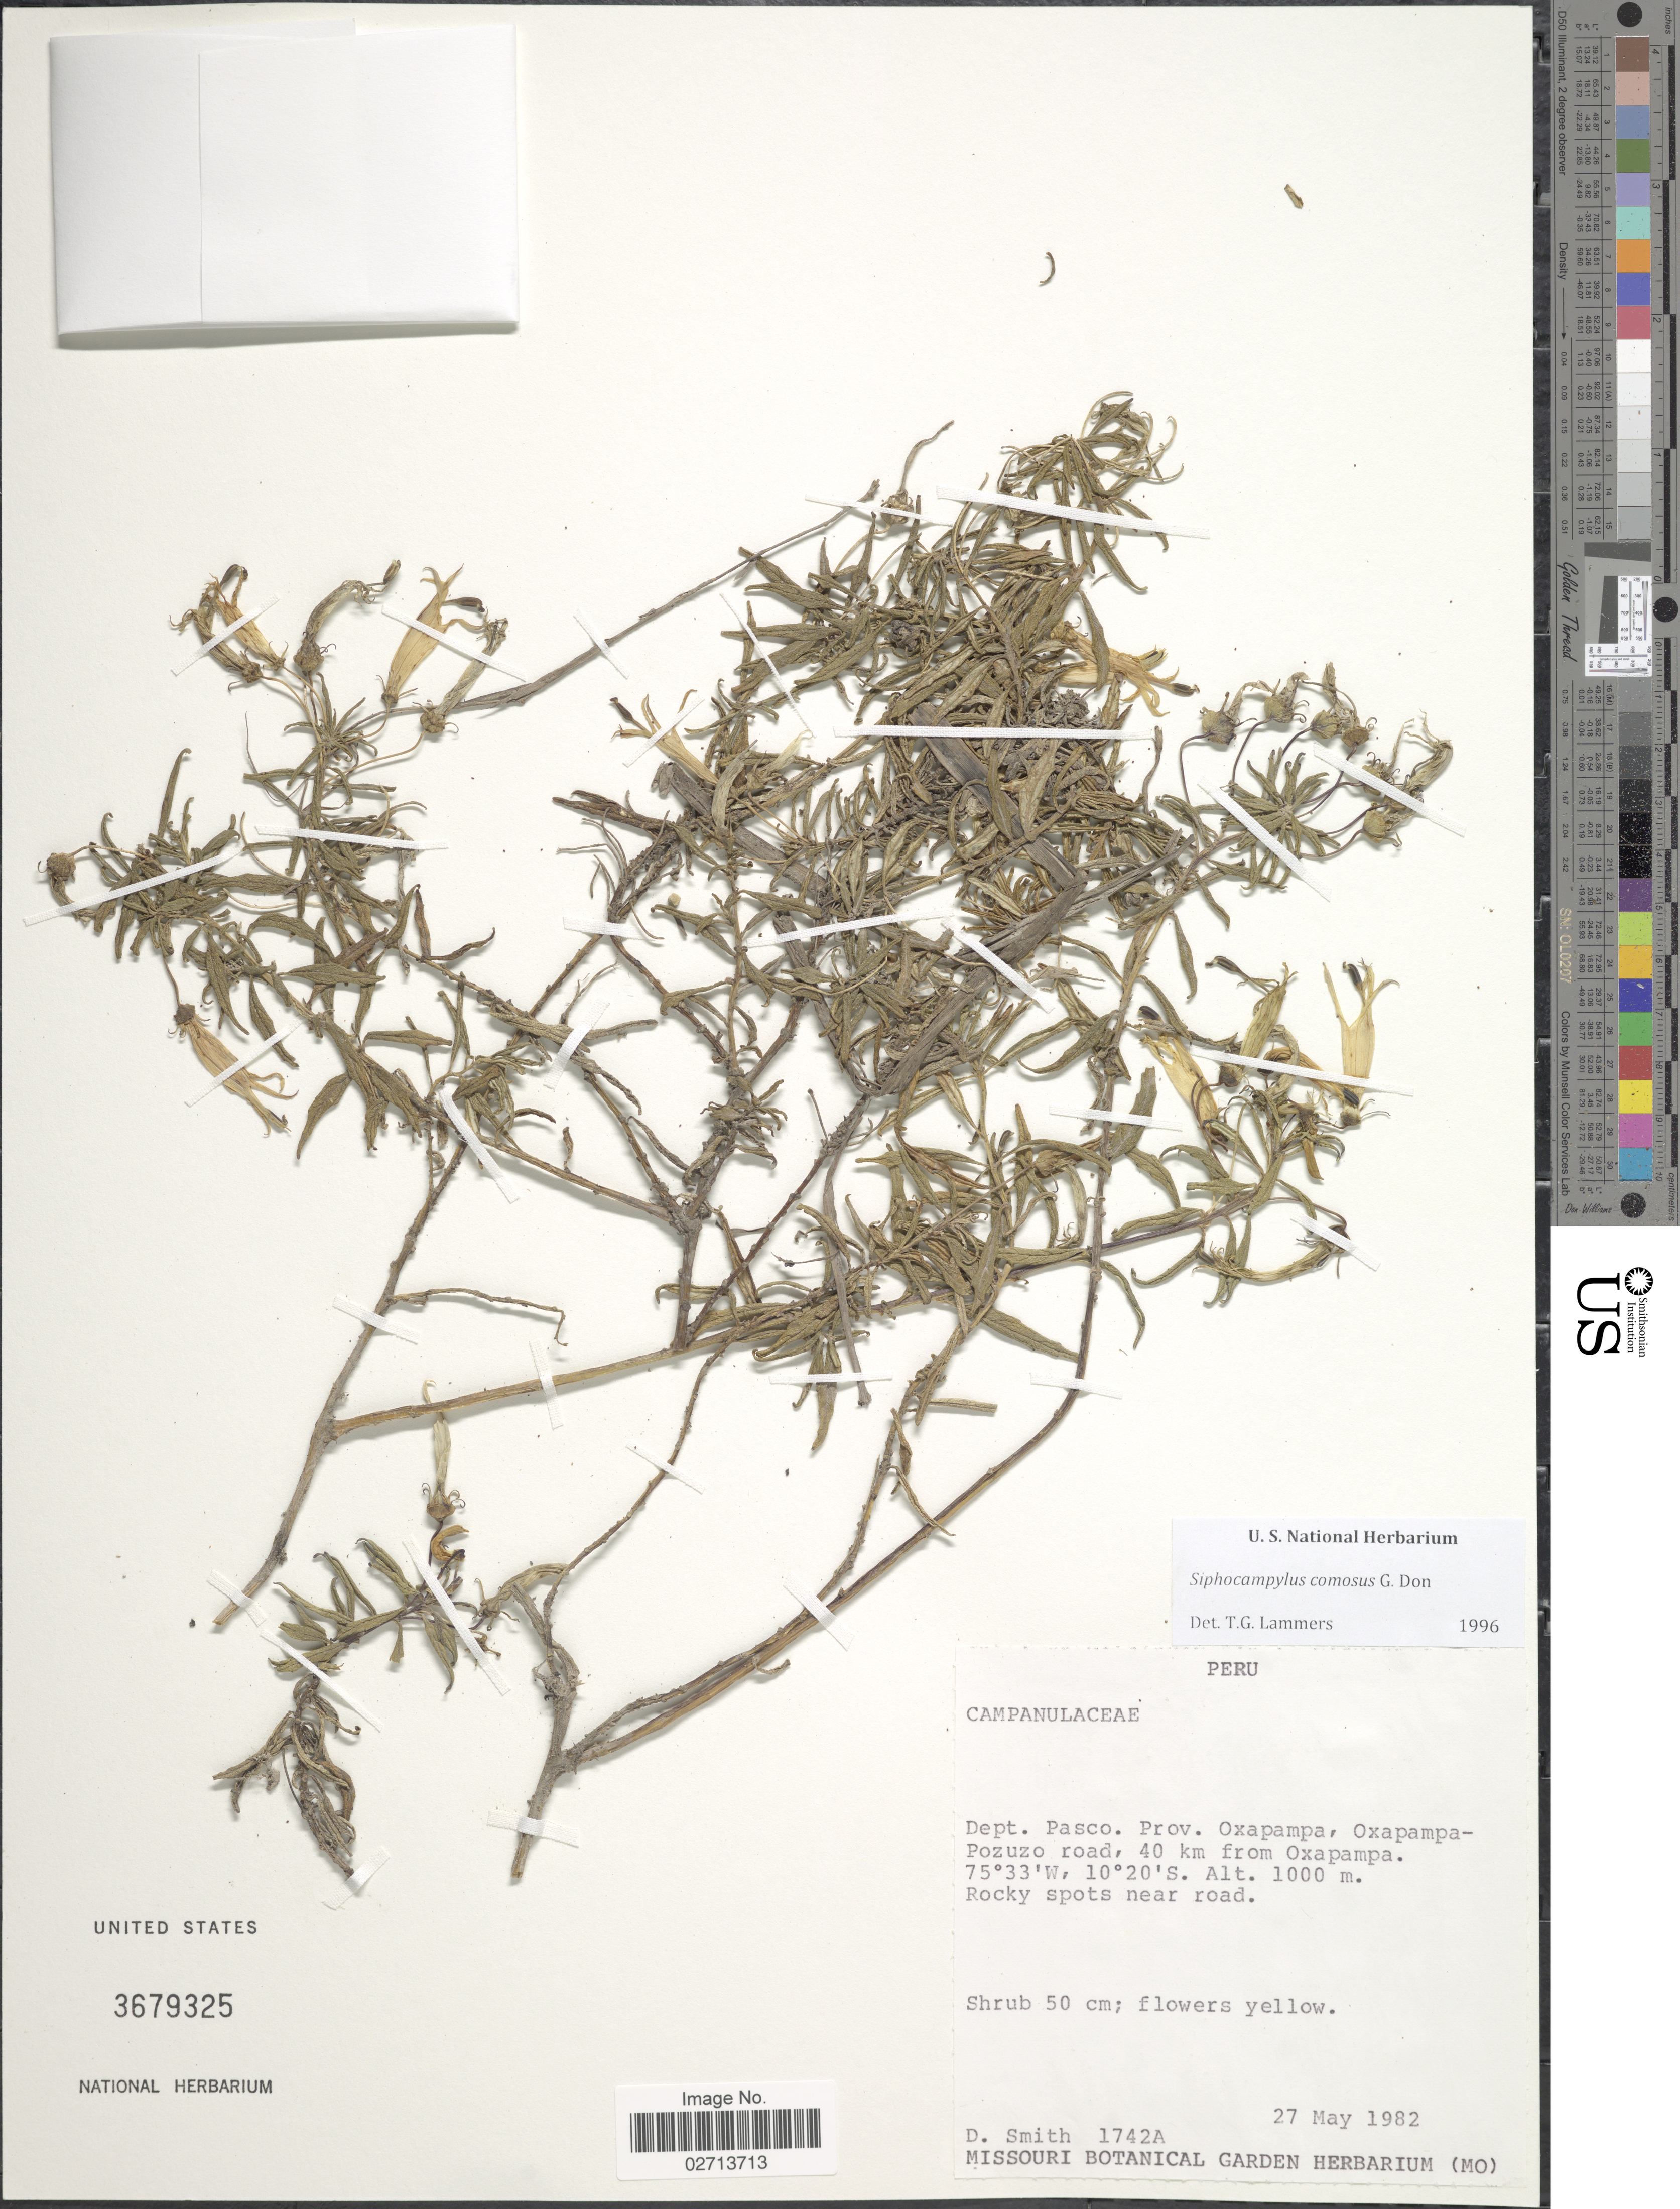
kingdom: Plantae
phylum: Tracheophyta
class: Magnoliopsida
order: Asterales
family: Campanulaceae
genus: Siphocampylus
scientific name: Siphocampylus comosus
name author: (Cav.) G. Don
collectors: D. Smith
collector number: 1742A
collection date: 1982-05-27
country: Peru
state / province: Pasco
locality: Dept. Pasco. Prov. Oxapampa, Oxapampa-Pozuzo road, 40 km from Oxapampa. Rocky spots near road.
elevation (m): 1000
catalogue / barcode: US 3679325